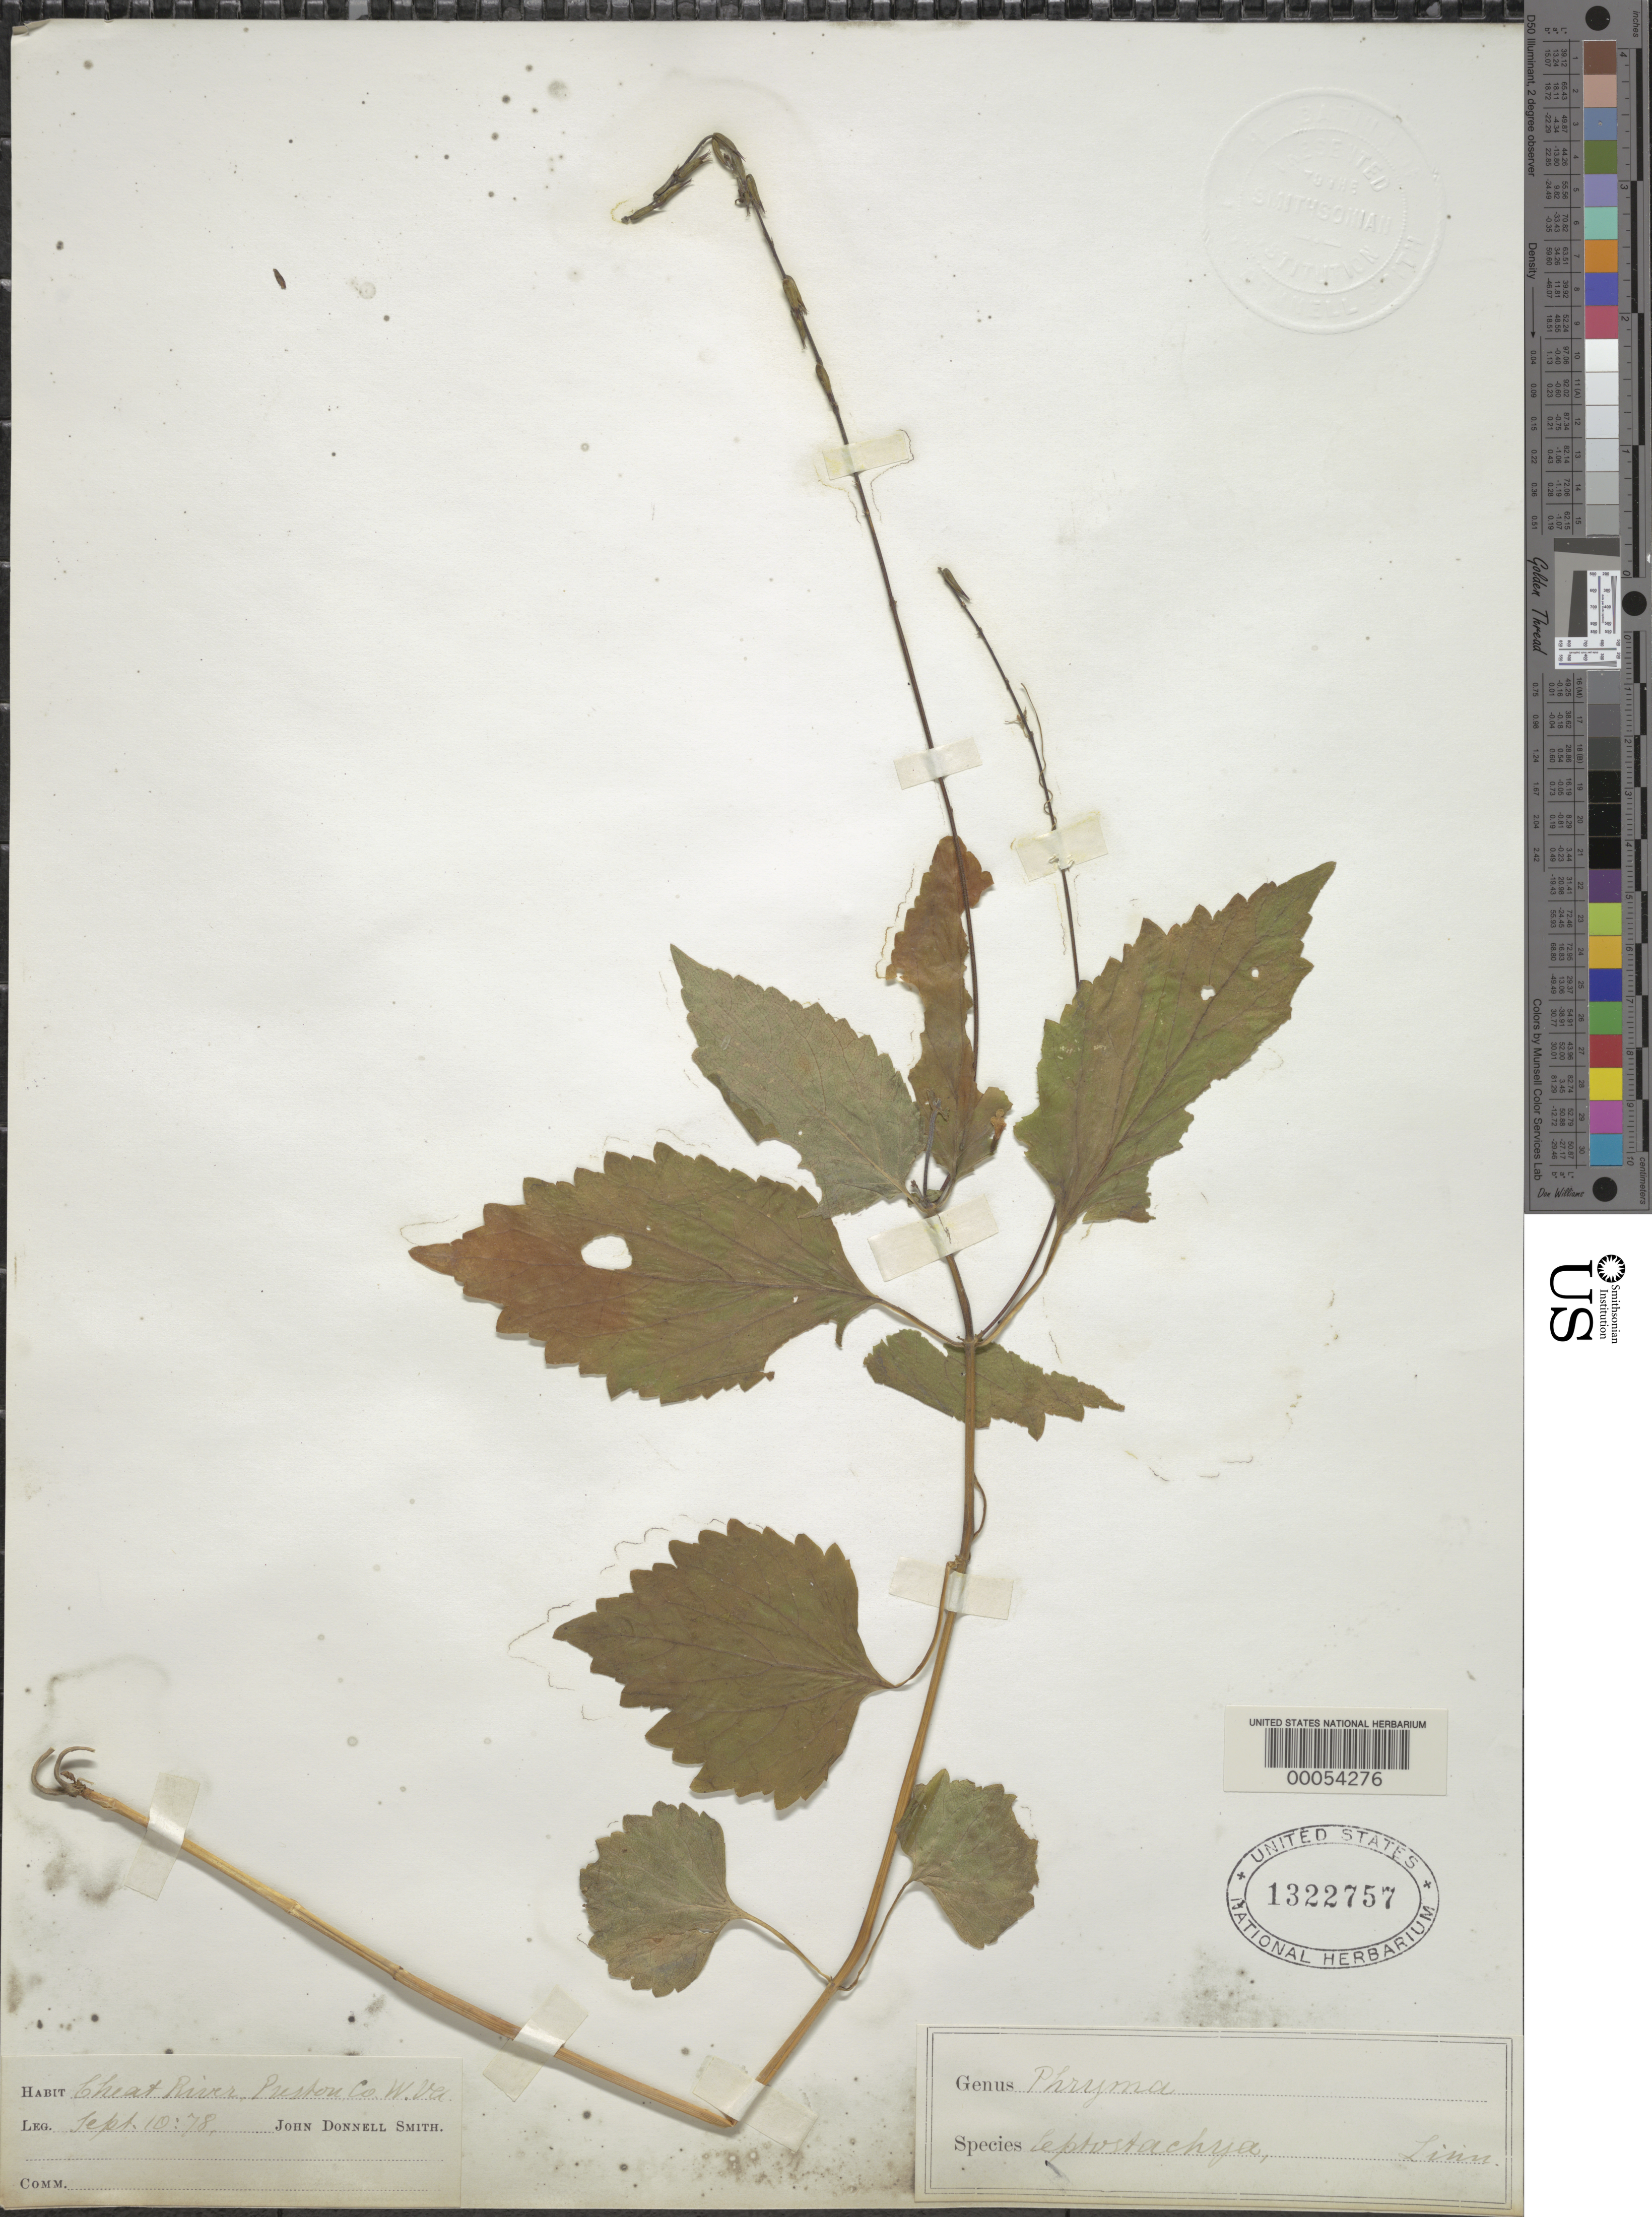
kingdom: Plantae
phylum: Tracheophyta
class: Magnoliopsida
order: Lamiales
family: Phrymaceae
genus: Phryma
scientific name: Phryma leptostachya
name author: L.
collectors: J. Donnell Smith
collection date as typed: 10 Sep 1878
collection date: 1878-09-10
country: United States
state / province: West Virginia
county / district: Preston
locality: Cheat river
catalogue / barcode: US 1322757